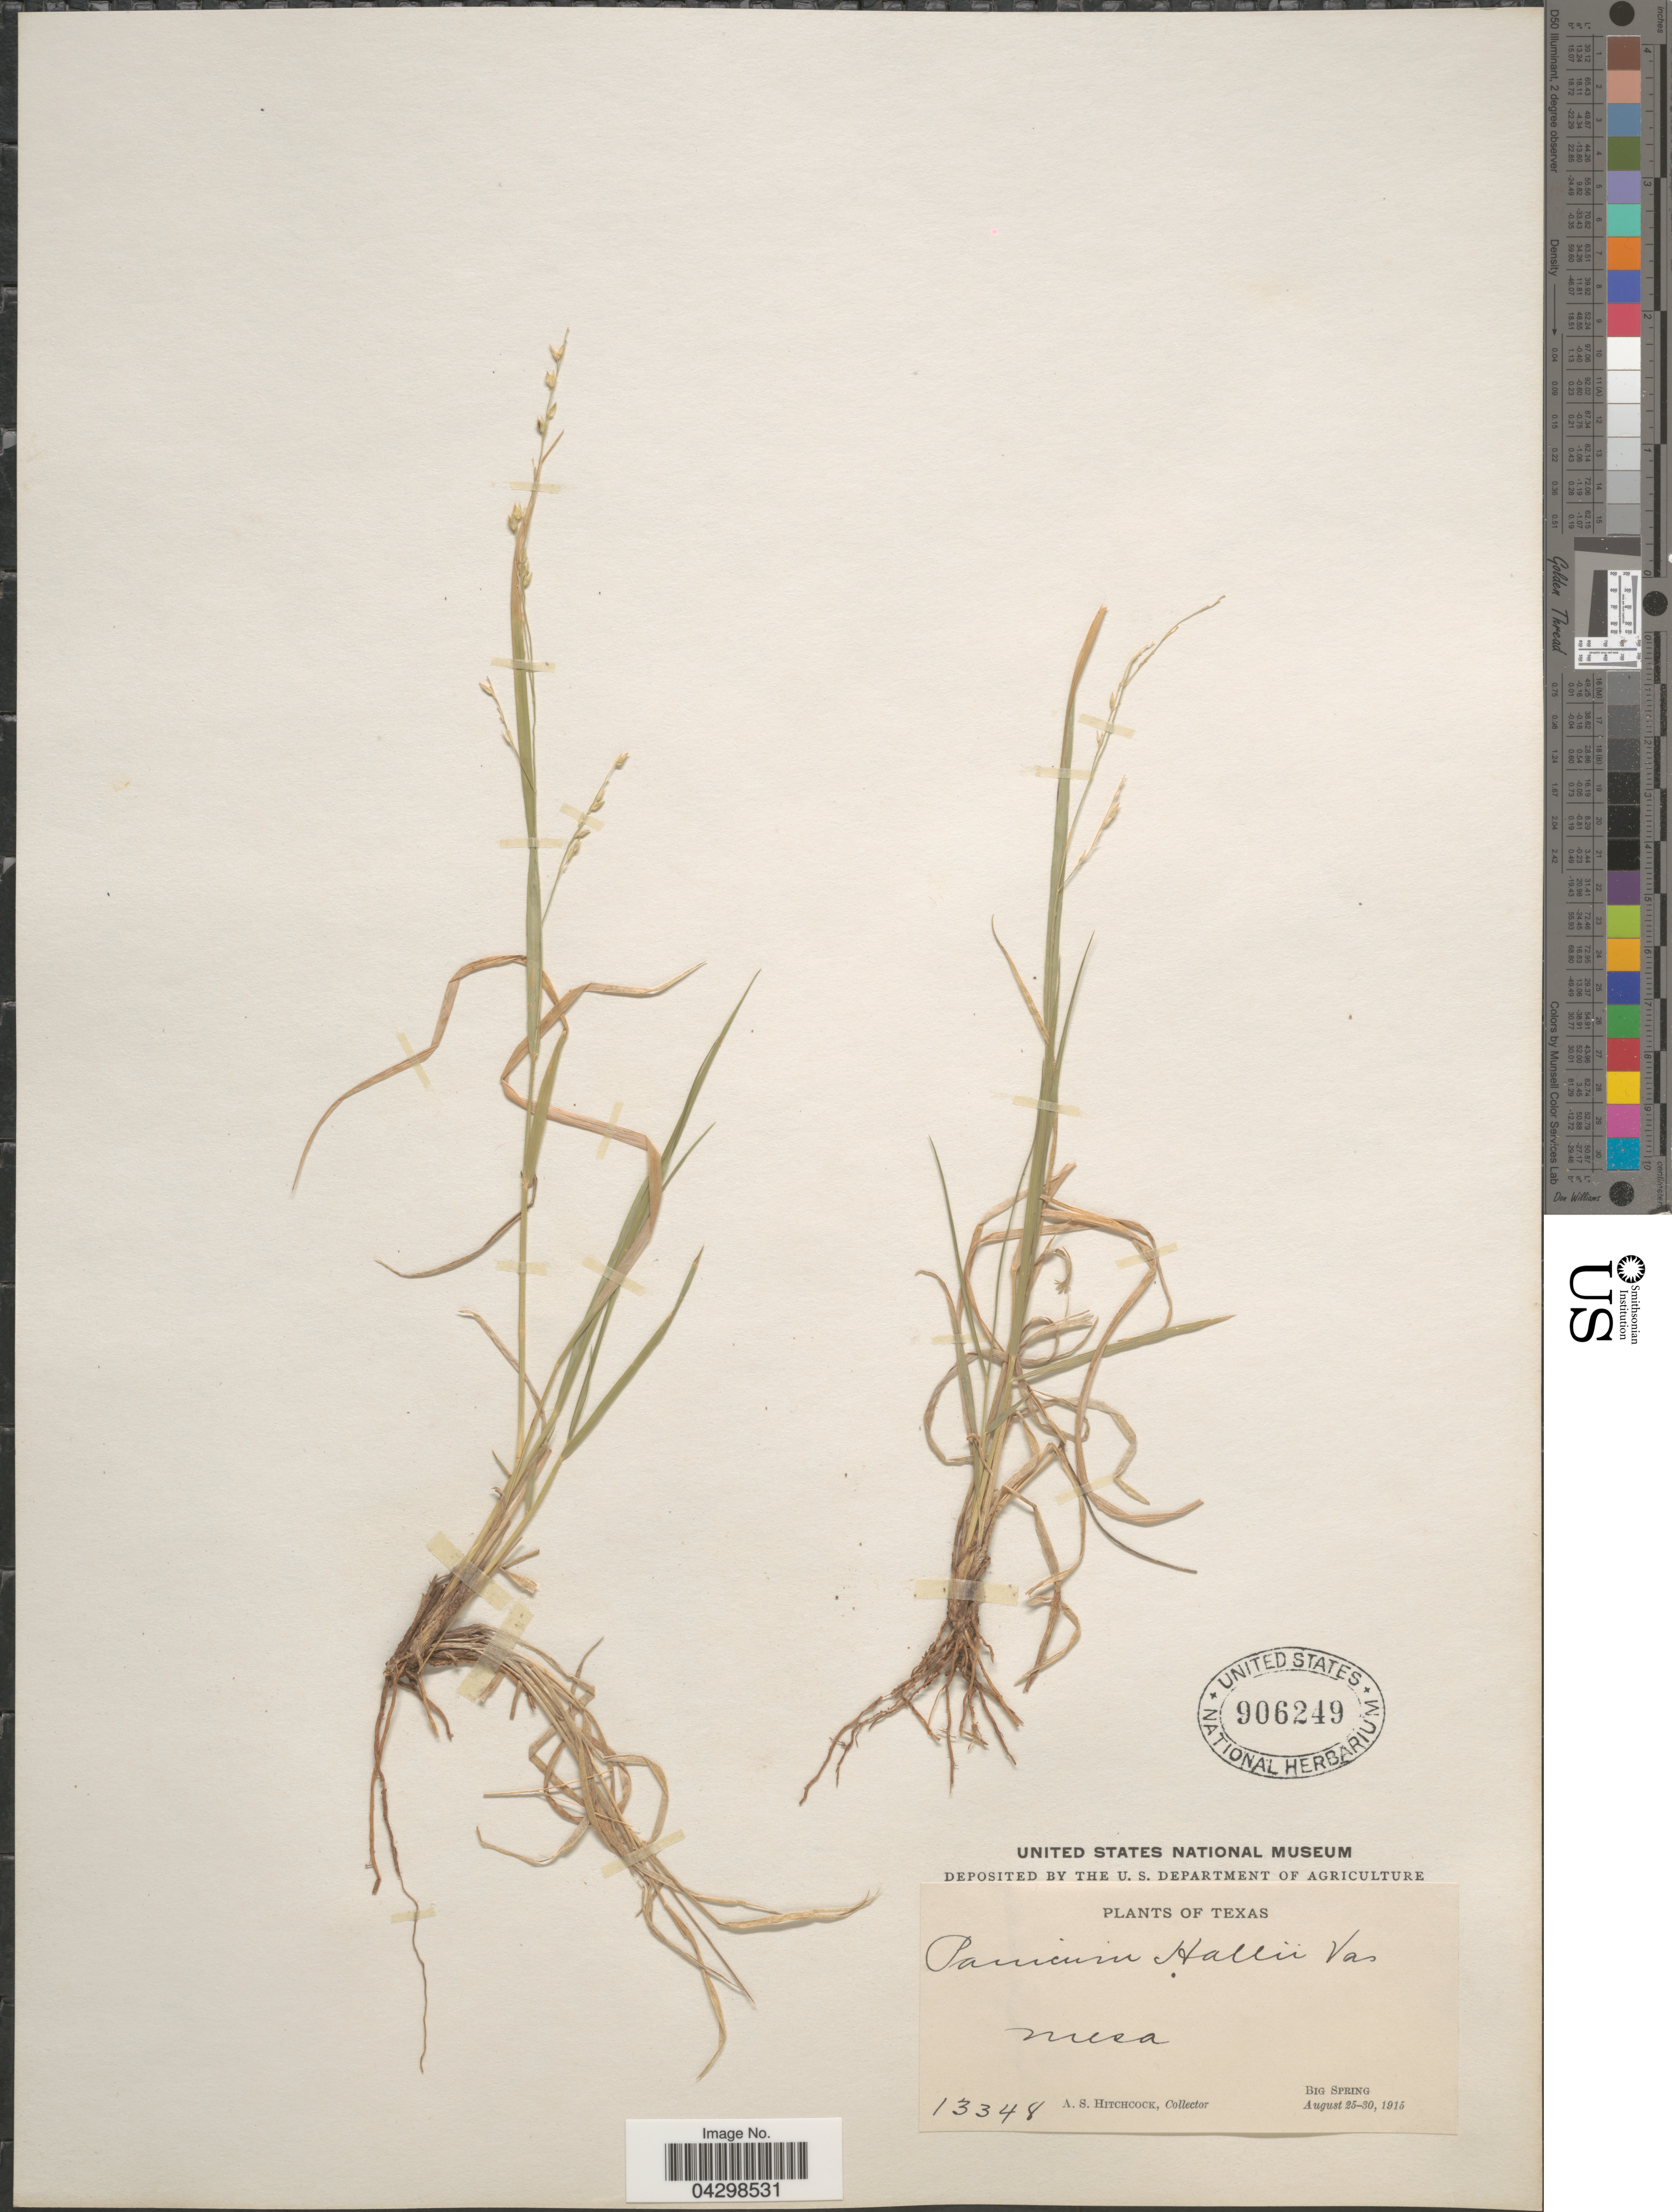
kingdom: Plantae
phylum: Tracheophyta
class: Liliopsida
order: Poales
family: Poaceae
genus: Panicum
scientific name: Panicum hallii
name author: Vasey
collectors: A. S. Hitchcock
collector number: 13348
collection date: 1915-08-25/1915-08-30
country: United States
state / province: Texas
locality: Mesa.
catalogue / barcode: US 906249